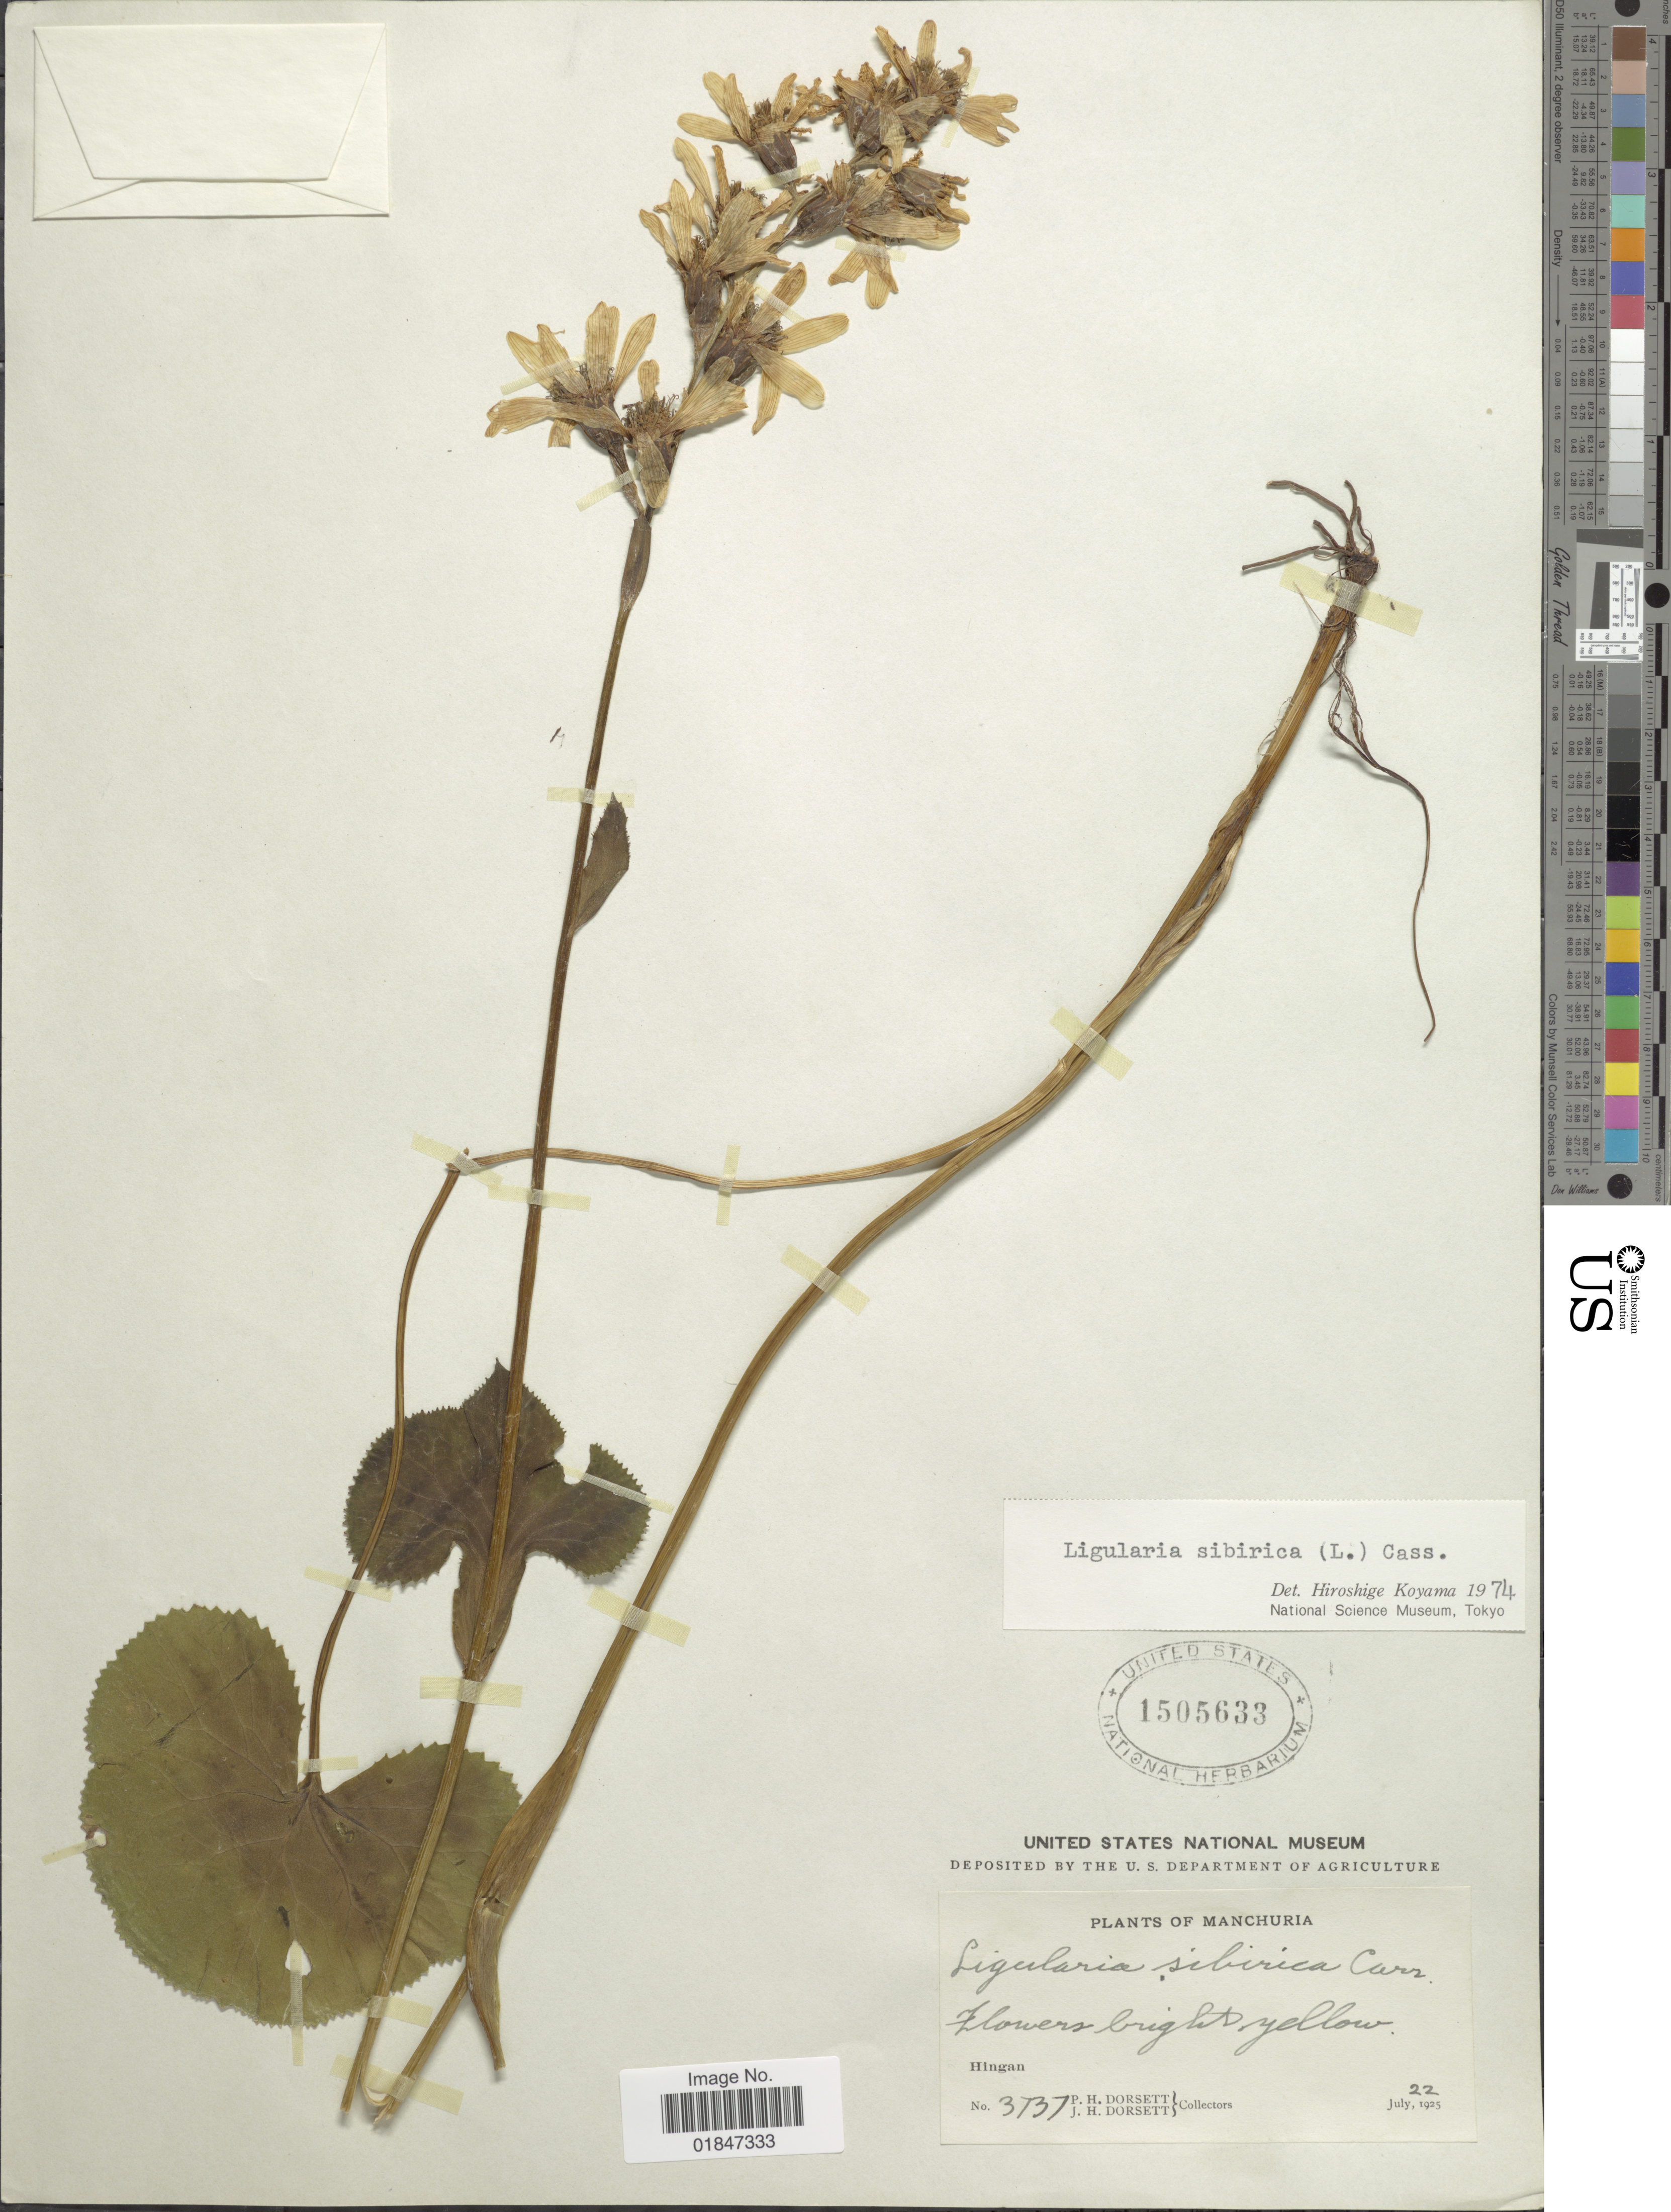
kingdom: Plantae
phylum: Tracheophyta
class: Magnoliopsida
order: Asterales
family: Asteraceae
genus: Ligularia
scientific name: Ligularia sibirica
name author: (L.) Cass.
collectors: P. H. Dorsett & J. Dorsett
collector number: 3737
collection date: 1925-07-22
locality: Manchuria, Hingan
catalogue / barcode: US 1505633